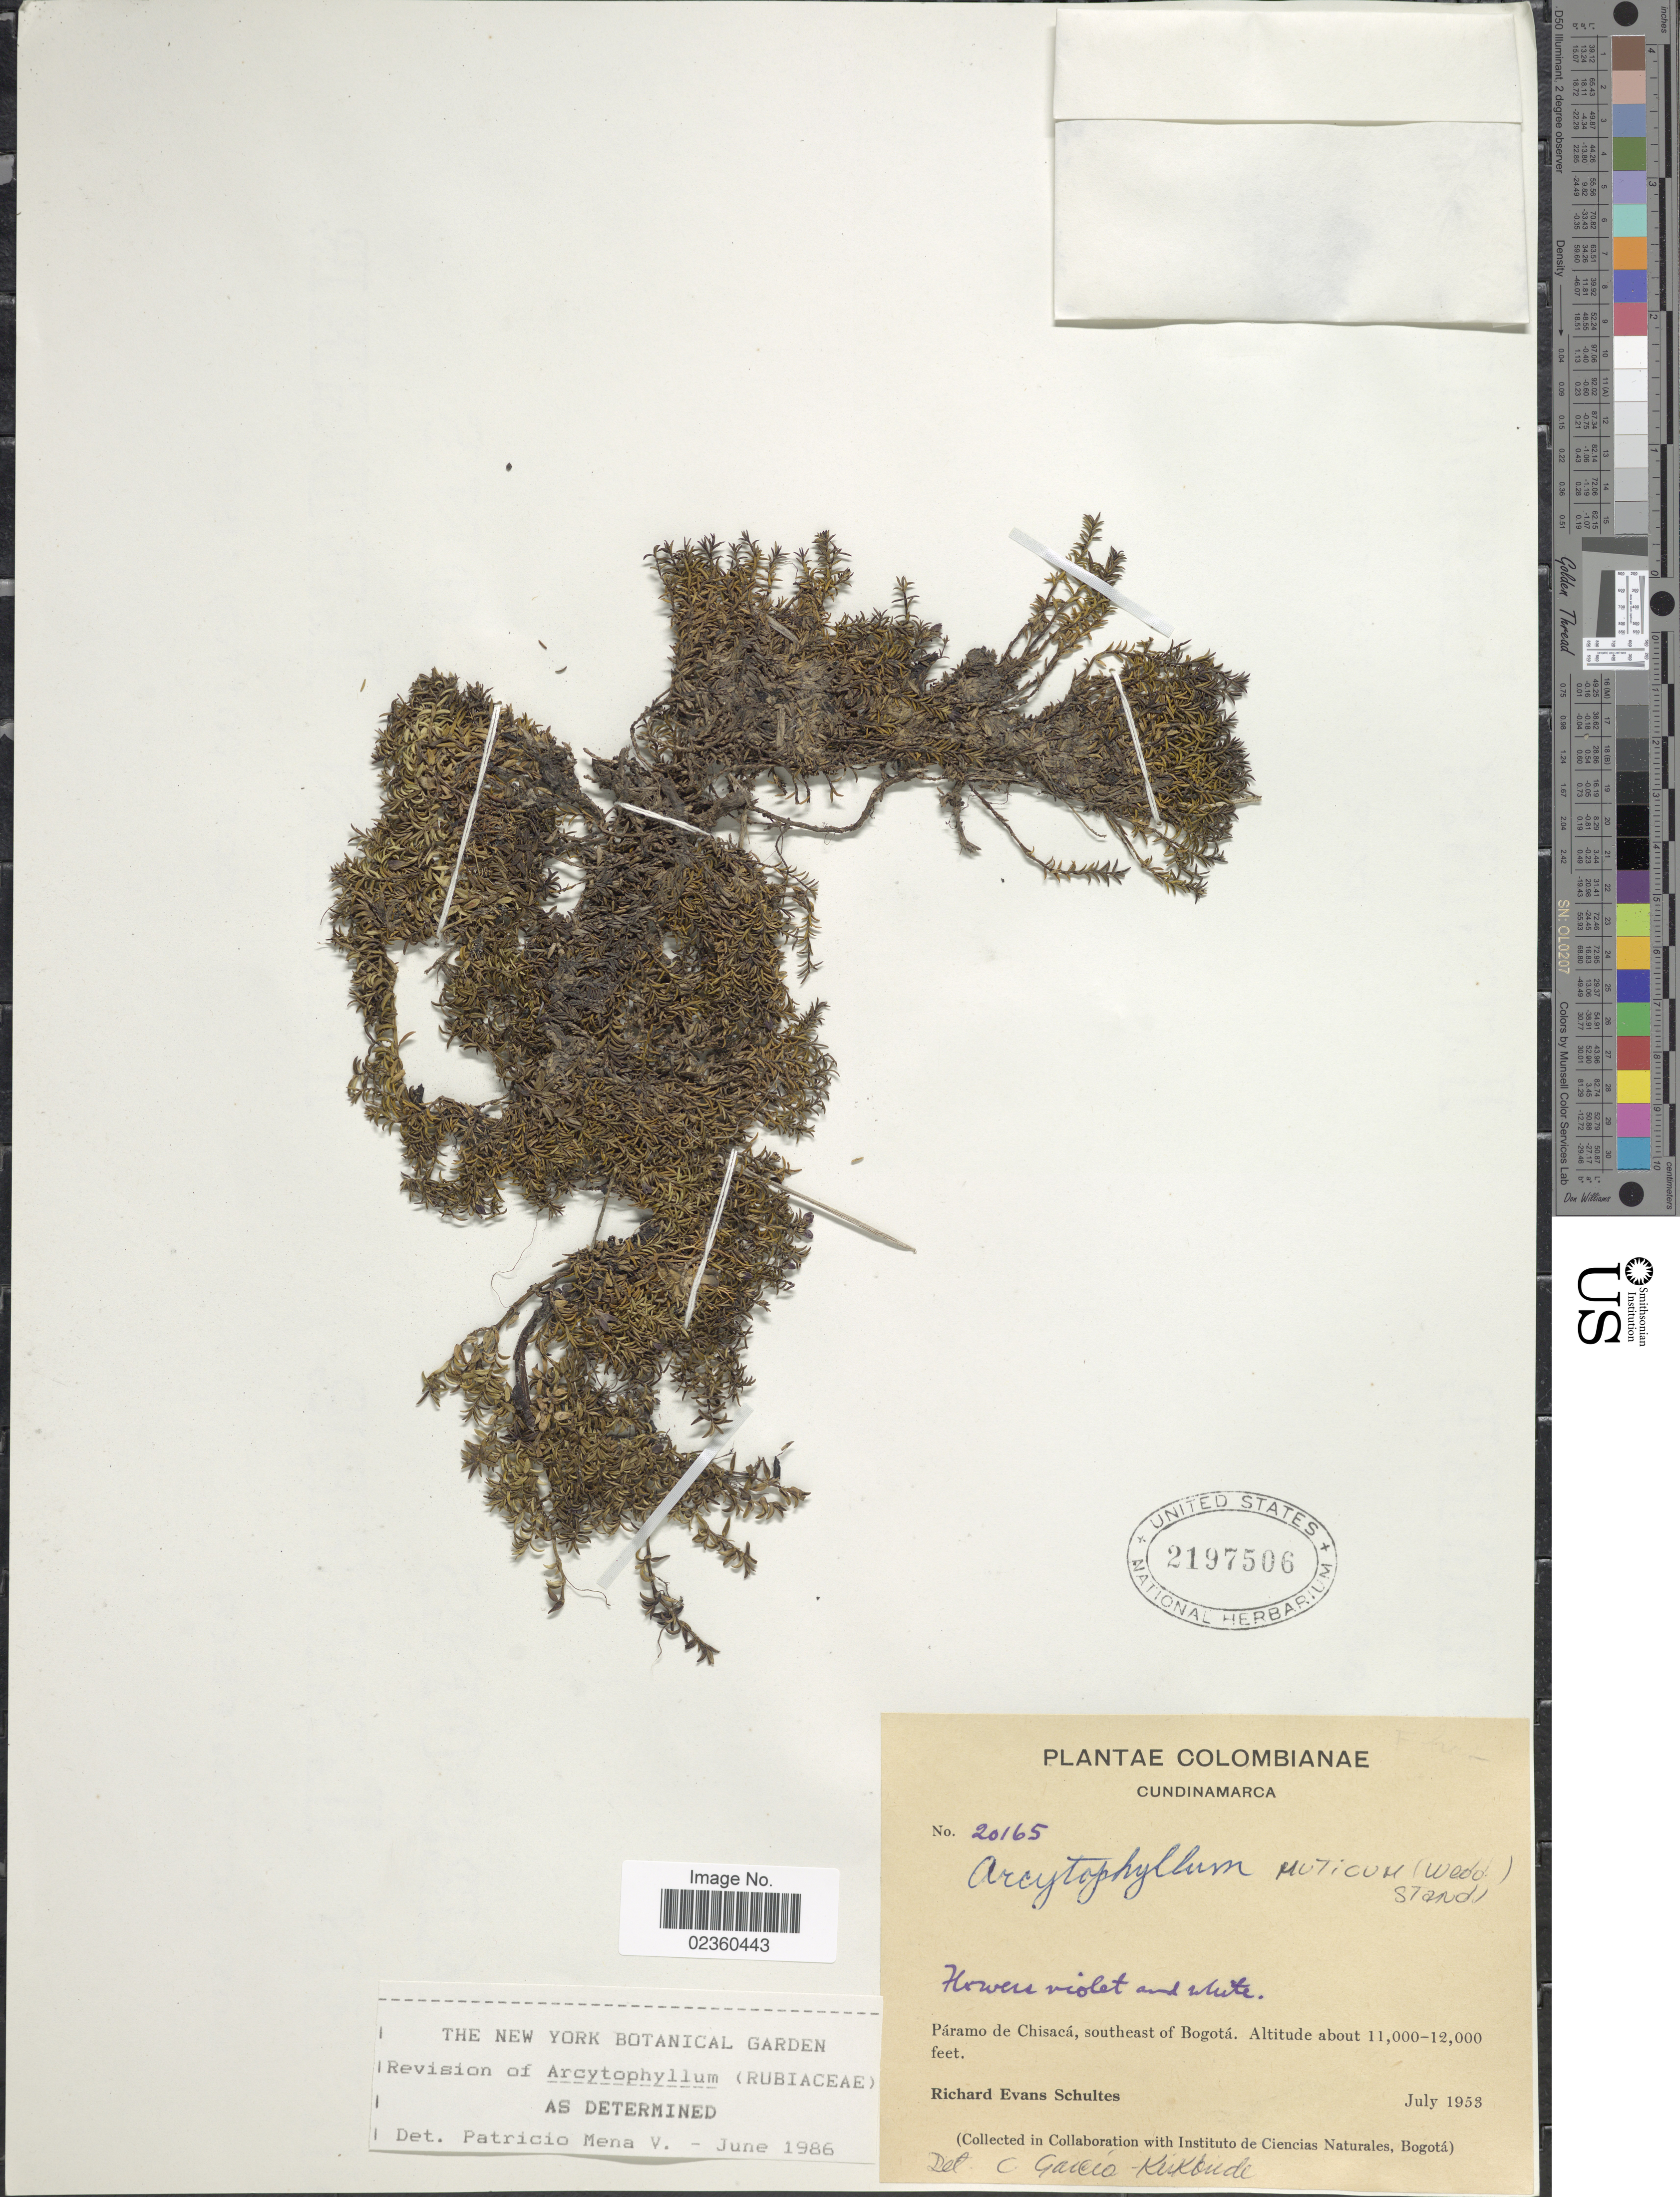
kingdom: Plantae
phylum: Tracheophyta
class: Magnoliopsida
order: Gentianales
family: Rubiaceae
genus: Arcytophyllum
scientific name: Arcytophyllum muticum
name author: (Wedd.) Standl.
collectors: R. E. Schultes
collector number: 20165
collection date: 1953-07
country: Colombia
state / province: Cundinamarca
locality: Páramo de Chisacá, southeast of Bogotá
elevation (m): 3353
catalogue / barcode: US 2197506